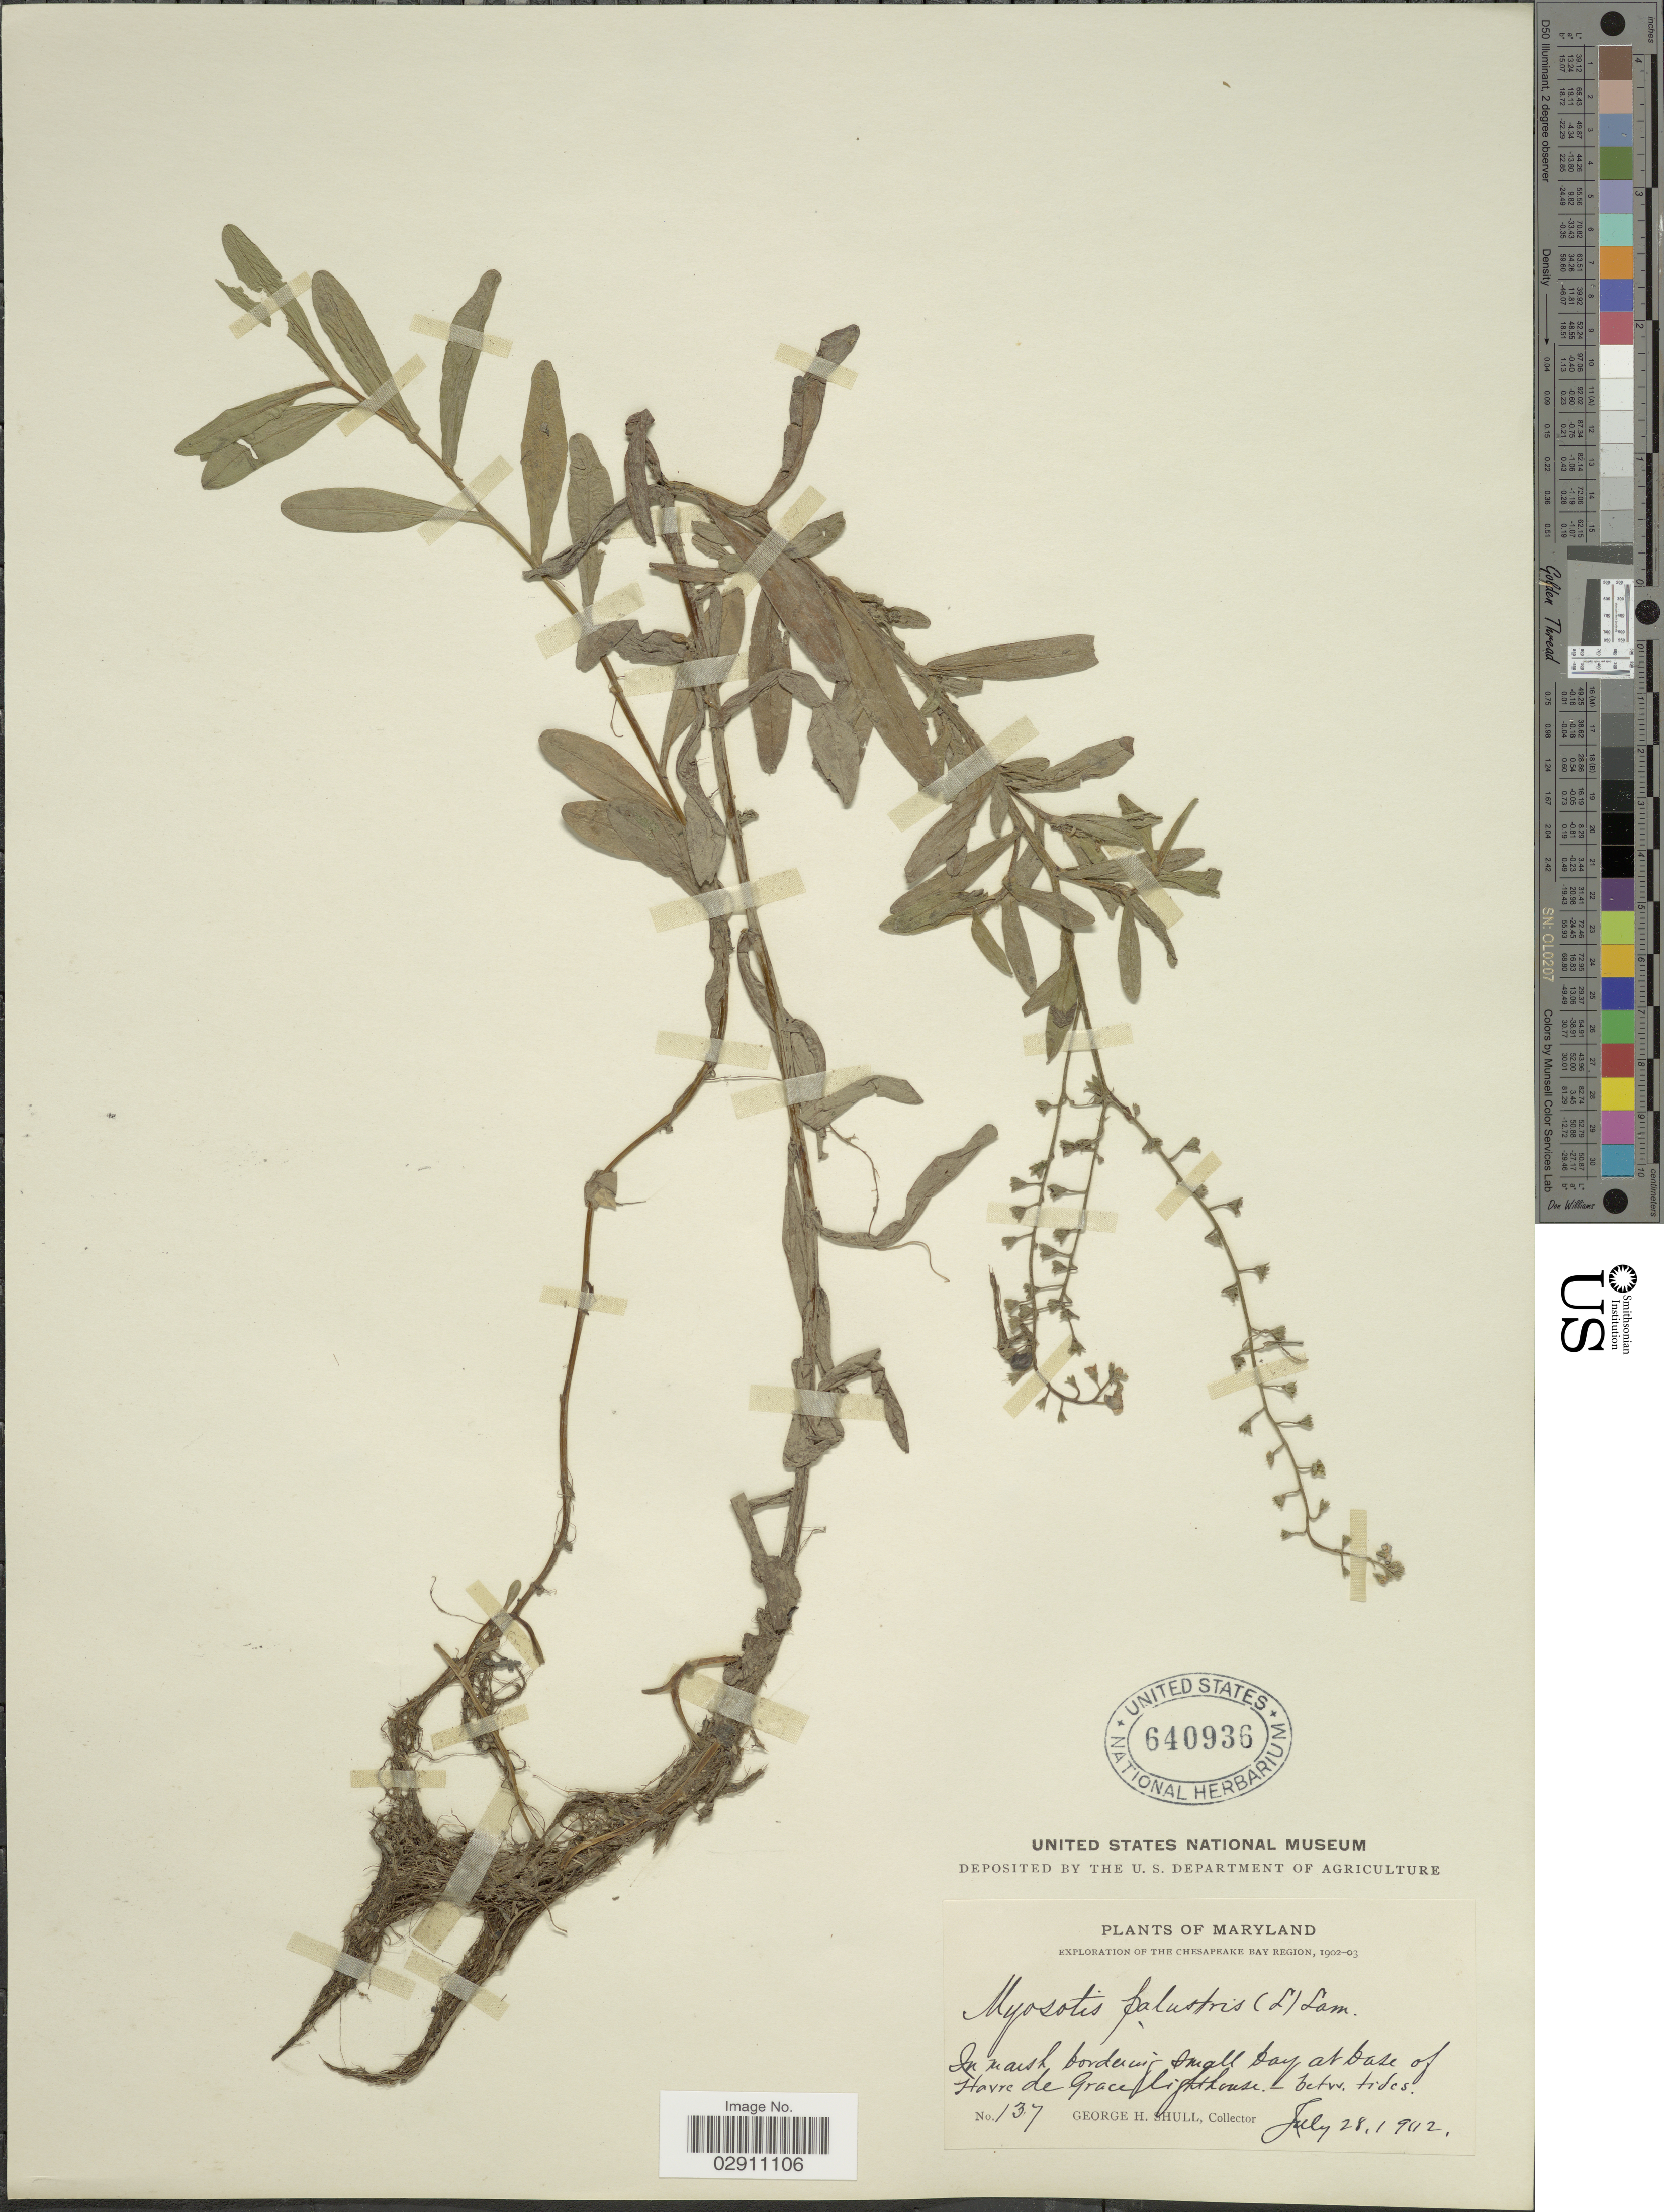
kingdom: Plantae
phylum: Tracheophyta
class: Magnoliopsida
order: Boraginales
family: Boraginaceae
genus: Myosotis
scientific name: Myosotis palustris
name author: L.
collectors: G. H. Shull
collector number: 137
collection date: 1902-07-28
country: United States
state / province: Maryland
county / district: Harford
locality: Chesapeake Bay Region, In marsh bordering small bay at base of Havre de Grace lighthouse, betw. tides.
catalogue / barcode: US 640936